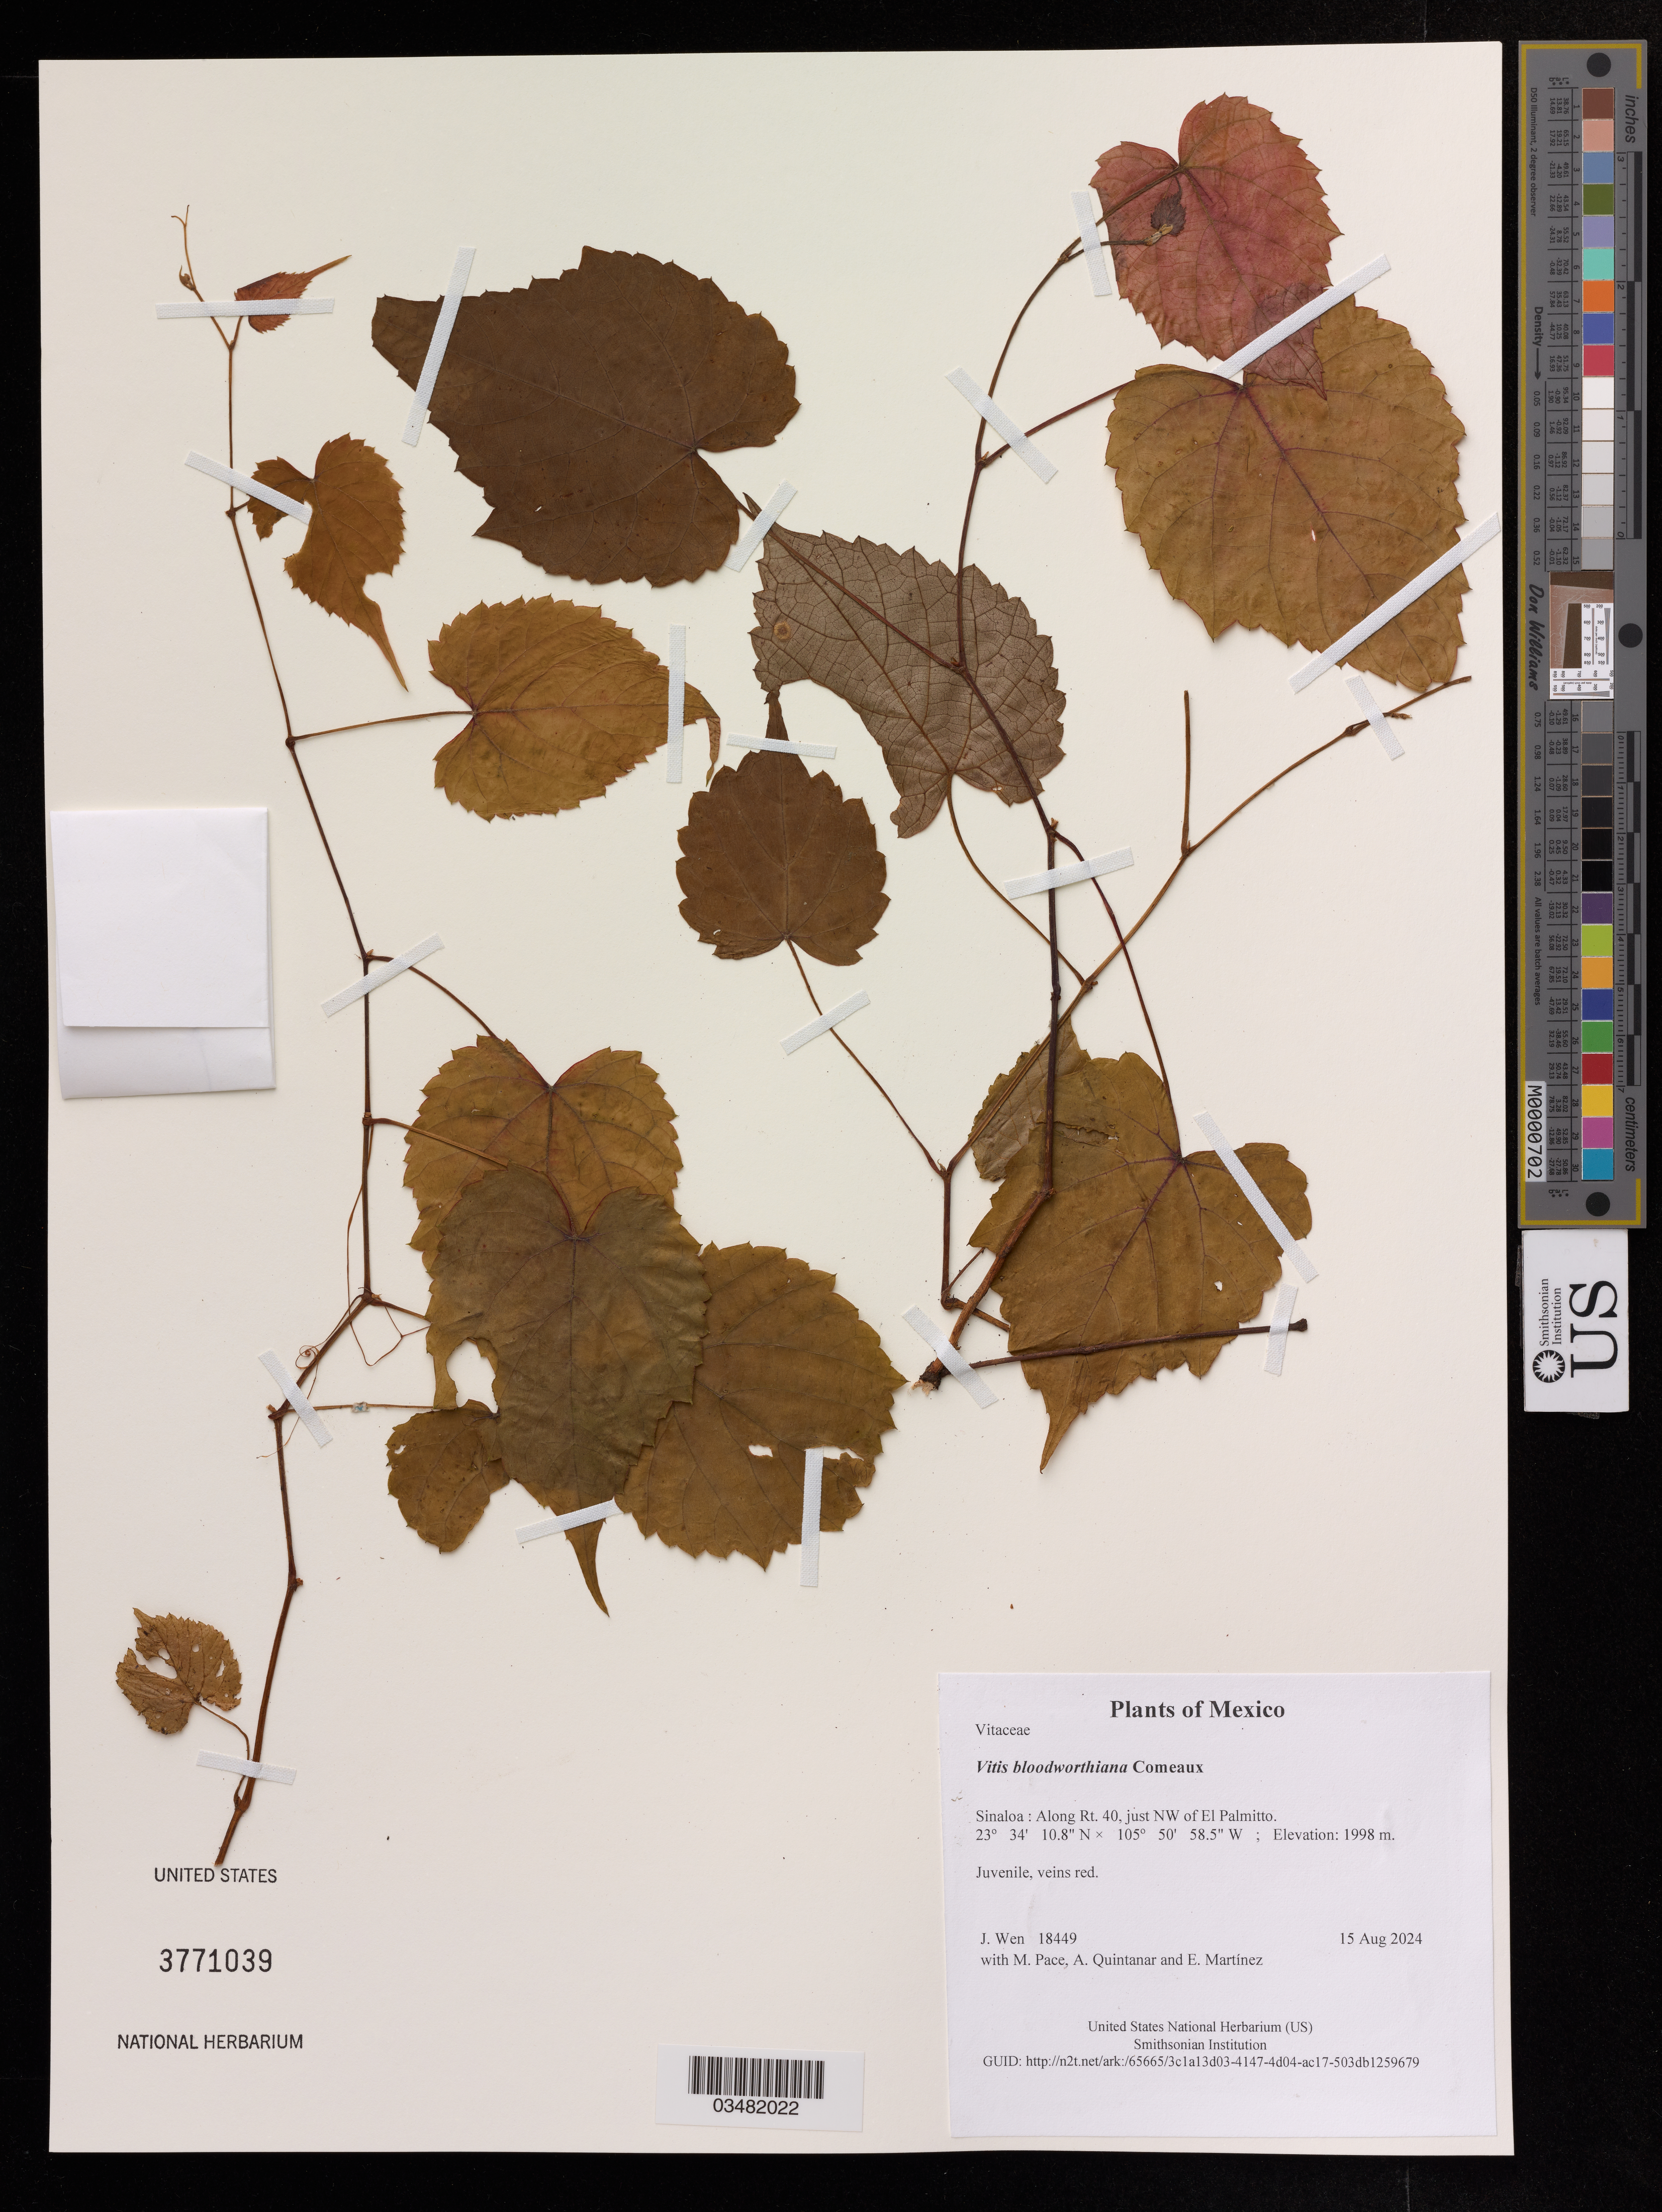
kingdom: Plantae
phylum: Tracheophyta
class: Magnoliopsida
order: Vitales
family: Vitaceae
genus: Vitis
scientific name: Vitis bloodworthiana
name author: Comeaux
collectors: J. Wen, M. Pace, A. Quintanar & E. Martinez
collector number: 18449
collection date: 2024-08-15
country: Mexico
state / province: Sinaloa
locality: Along Rt. 40, just NW of El Palmitto.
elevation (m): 1998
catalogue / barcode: US 3771039